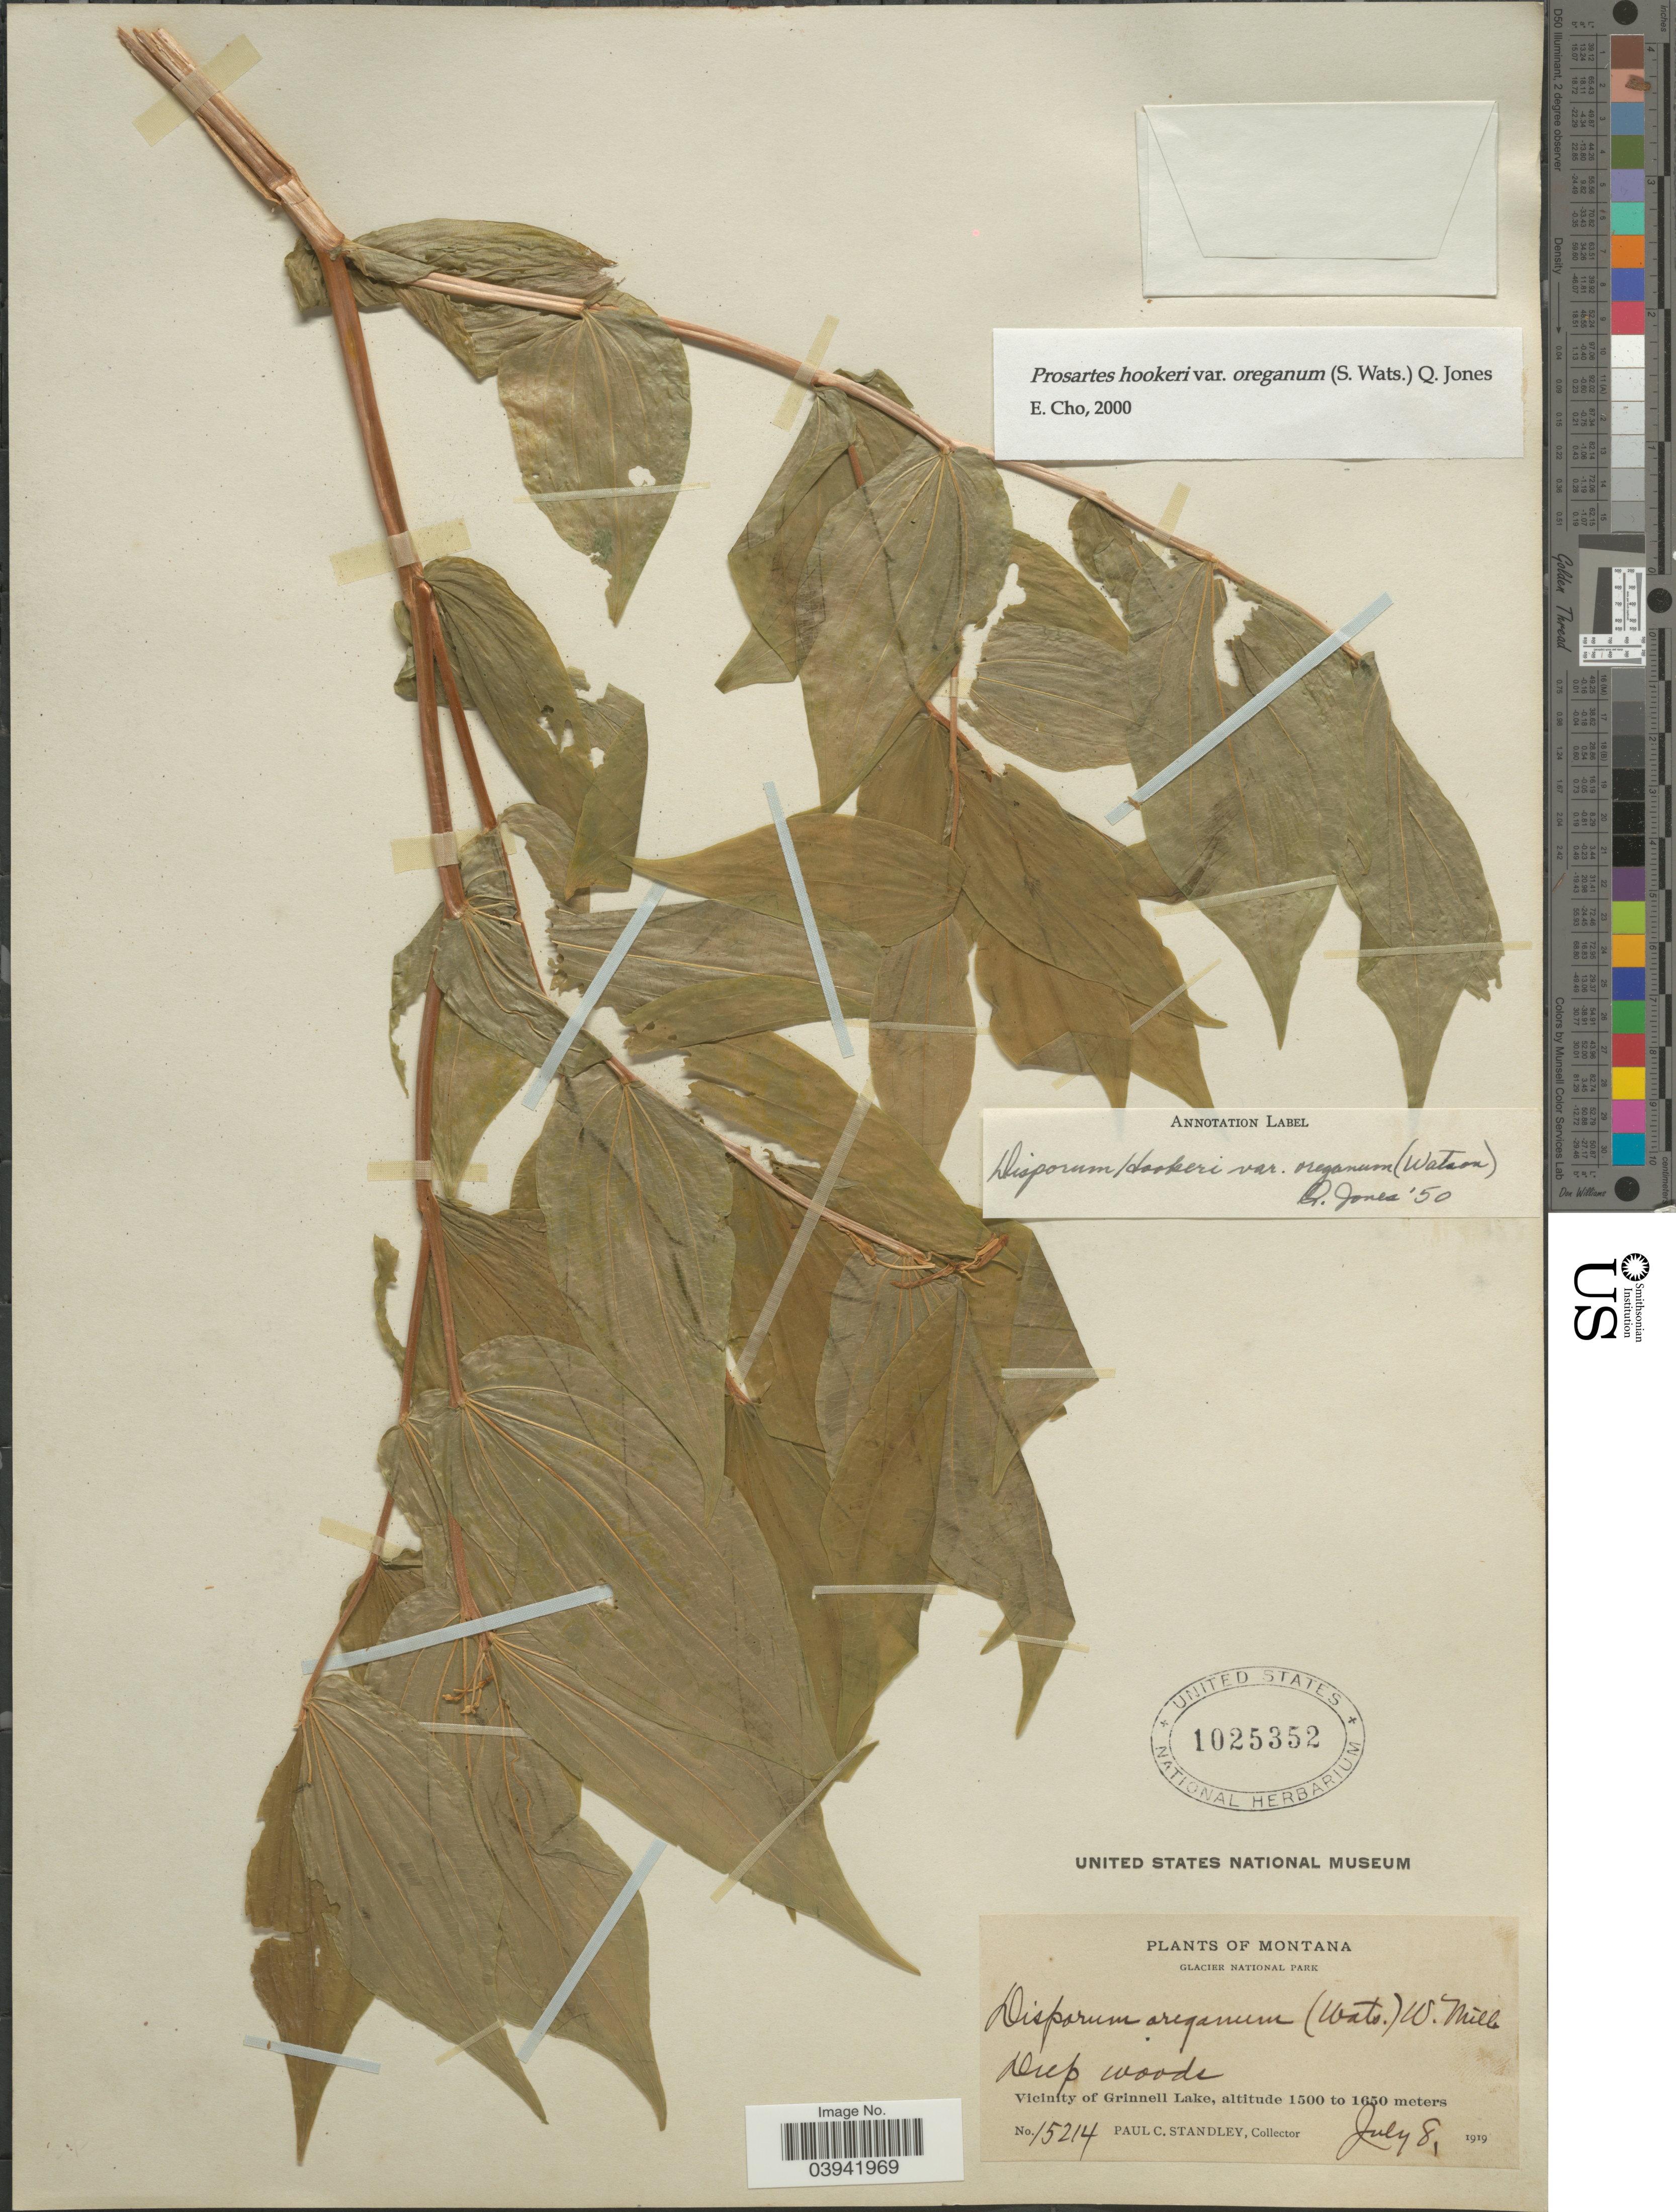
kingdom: Plantae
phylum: Tracheophyta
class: Liliopsida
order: Liliales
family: Liliaceae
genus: Prosartes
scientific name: Prosartes hookeri var. oregana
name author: (S. Watson) Kartesz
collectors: P. C. Standley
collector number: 15214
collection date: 1919-07-08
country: United States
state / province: Montana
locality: Glacier National Park. Vicinity of Grinnell Lake.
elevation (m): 1500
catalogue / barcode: US 1025352